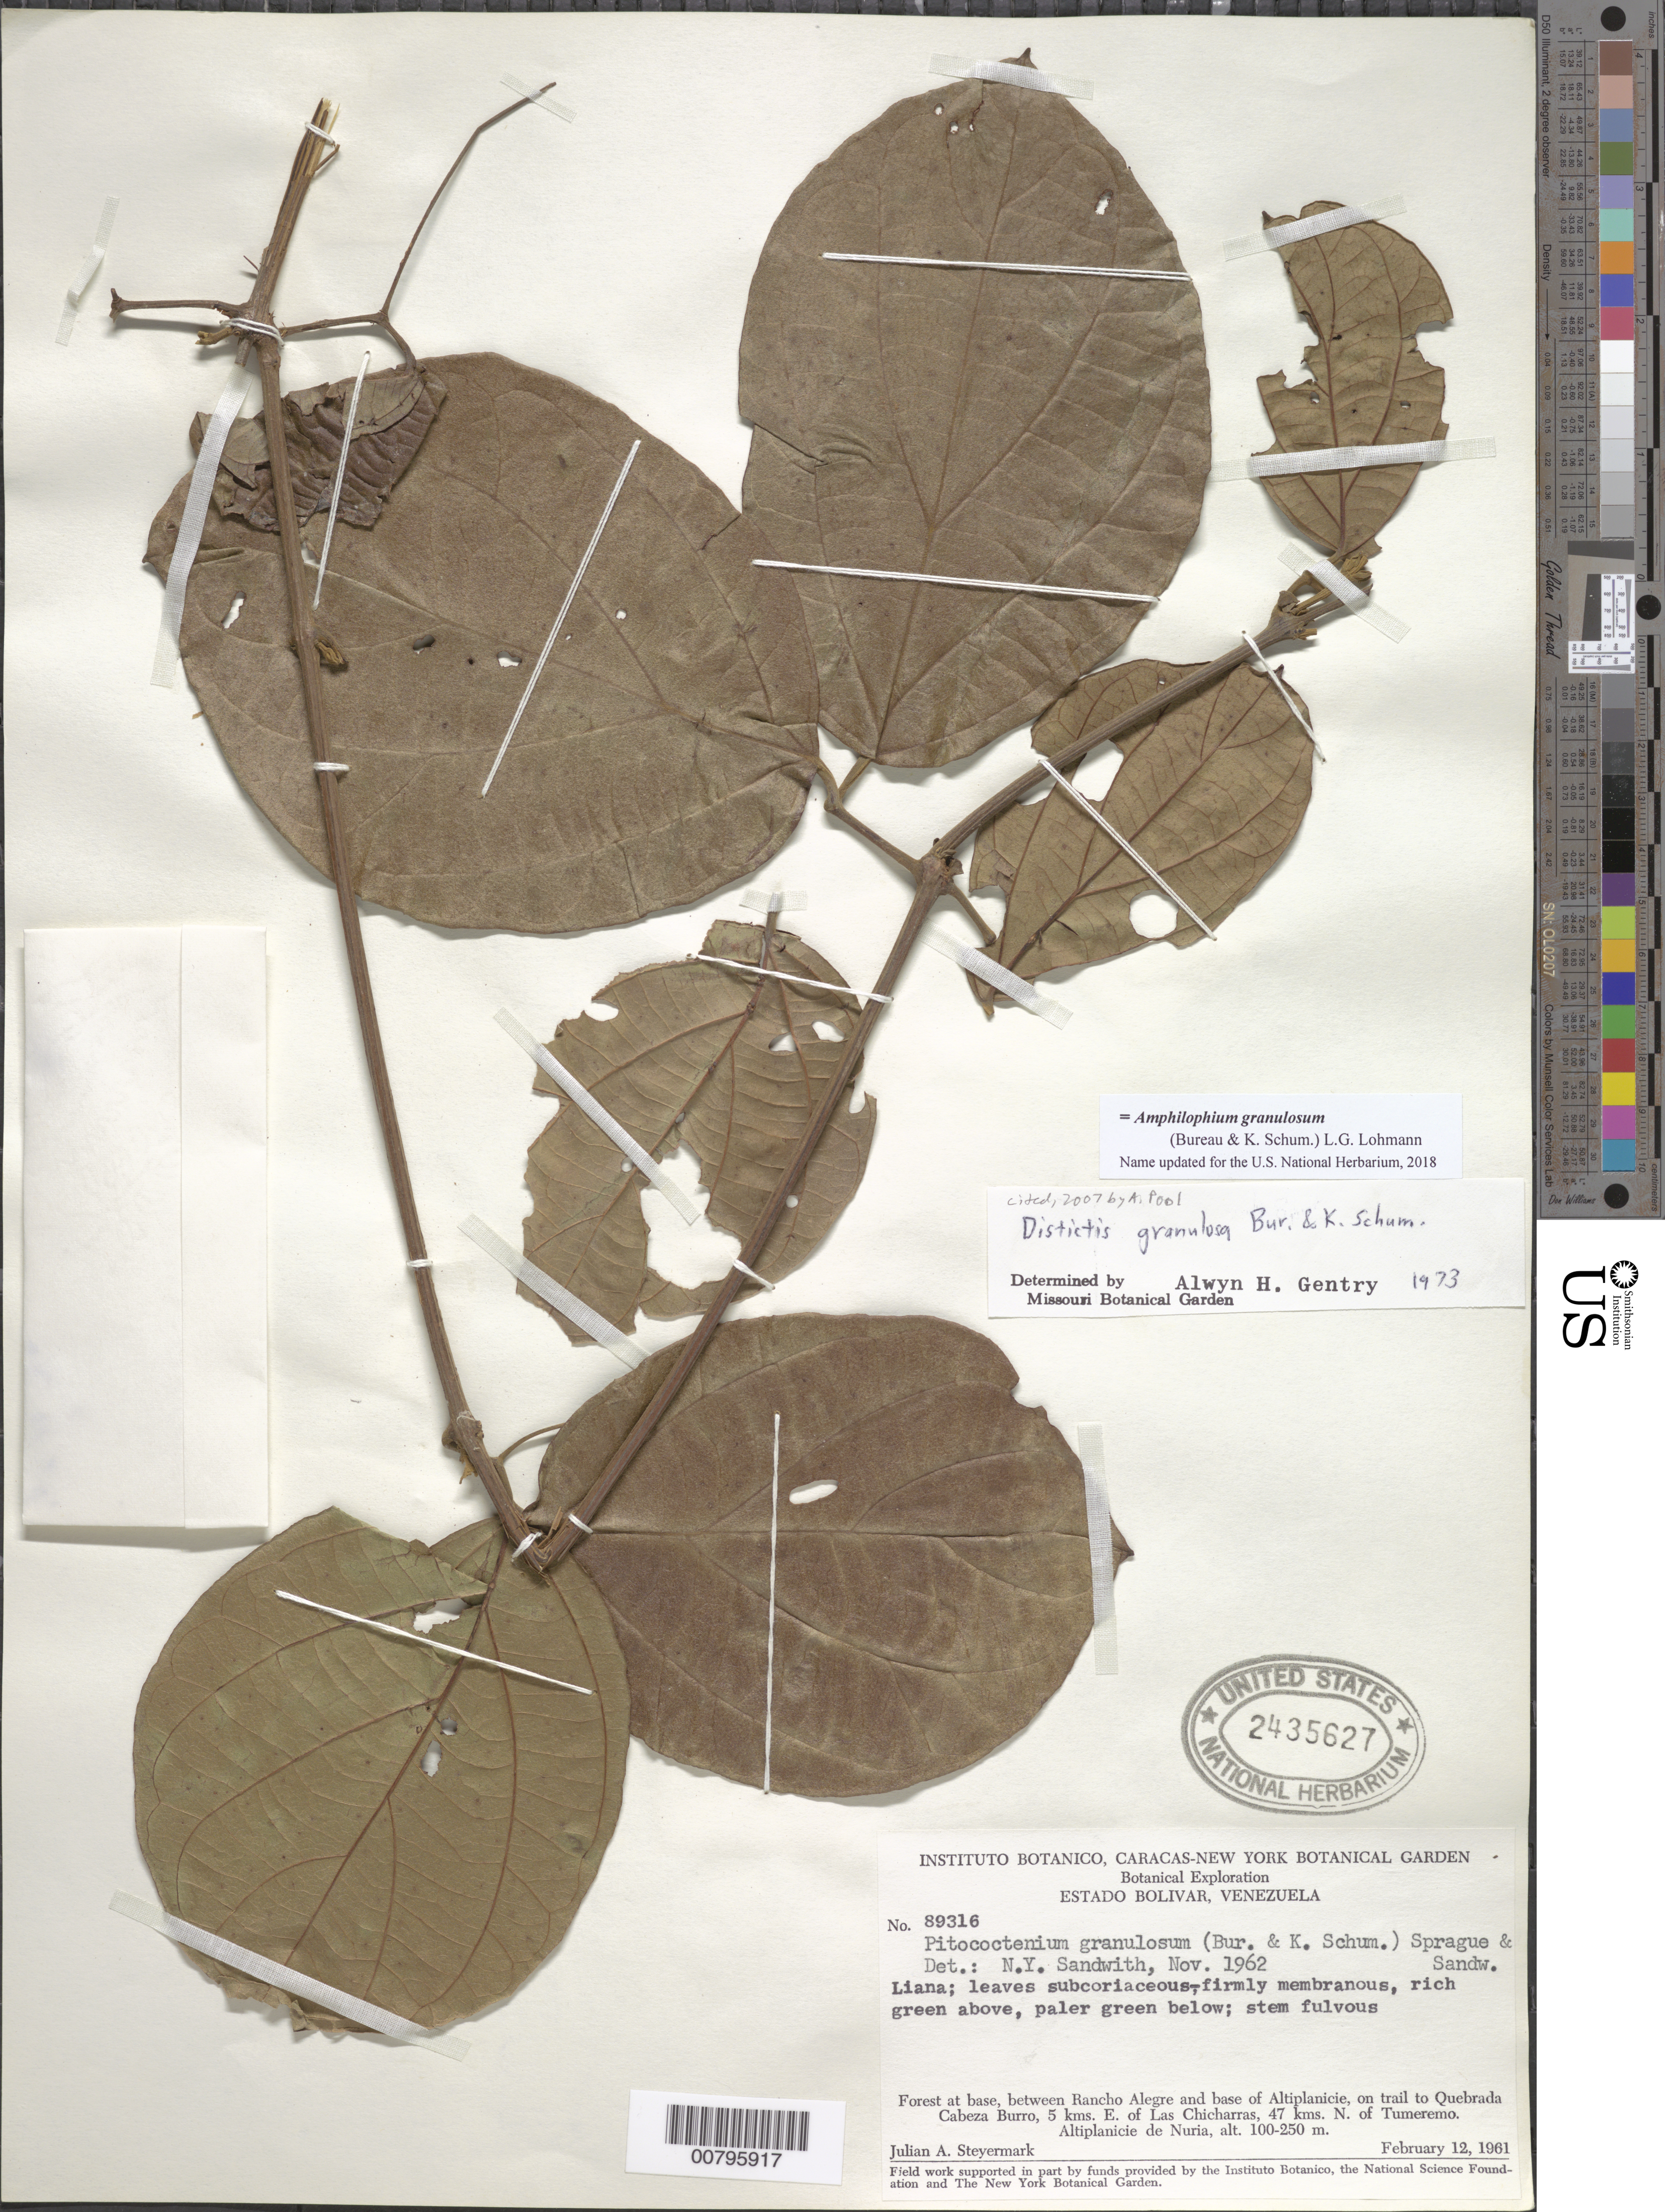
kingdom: Plantae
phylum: Tracheophyta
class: Magnoliopsida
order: Lamiales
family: Bignoniaceae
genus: Amphilophium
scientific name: Amphilophium granulosum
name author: (Bureau & K. Schum.) L.G. Lohmann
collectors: J. Steyermark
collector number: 89316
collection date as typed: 12-Feb-61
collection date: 1961-02-12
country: Venezuela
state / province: Bolívar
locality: Altiplanicie de Nuria, betw. Rancho Alegre and base of Altiplanicie, on trail to Quebrada Cabeza Burro, 5 km E of Las Chicharras, 47 km N of Tumeremo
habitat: Forest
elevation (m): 100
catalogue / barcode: US 2435627